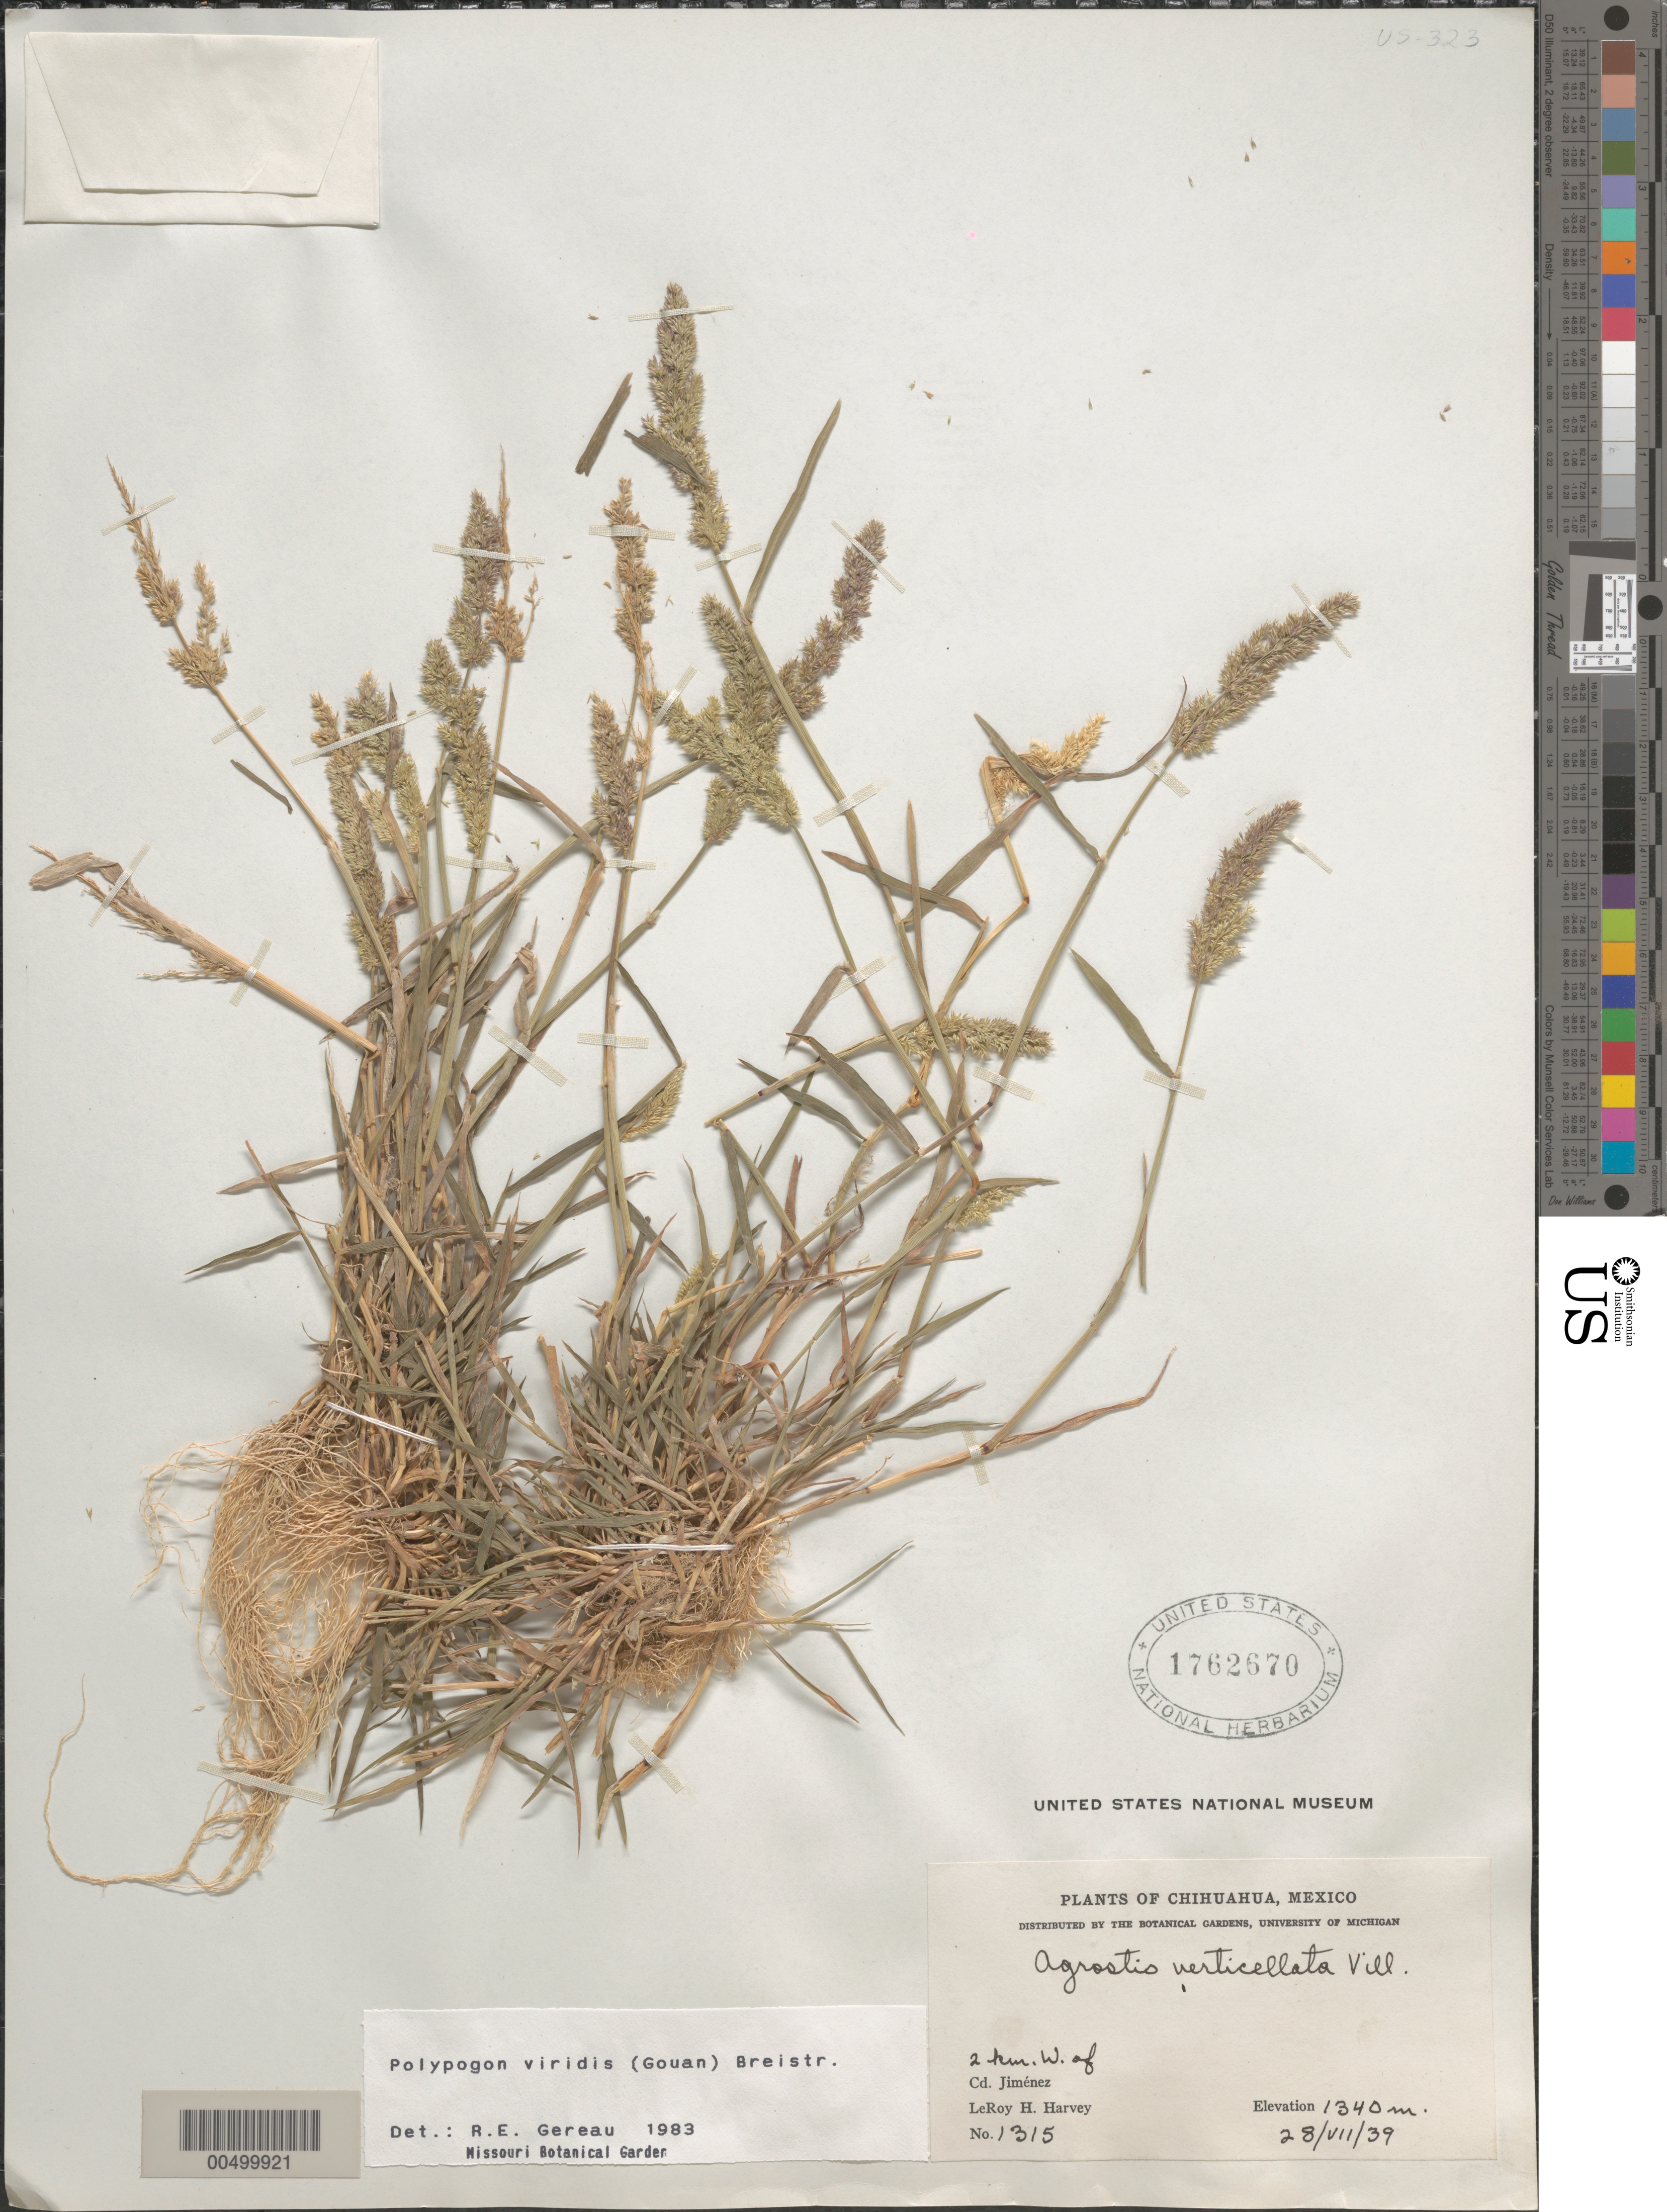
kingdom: Plantae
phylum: Tracheophyta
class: Liliopsida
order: Poales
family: Poaceae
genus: Polypogon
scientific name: Polypogon viridis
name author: (Gouan) Breistroffer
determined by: Gereau, R. E.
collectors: L. H. Harvey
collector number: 1315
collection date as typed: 28 Jul 1939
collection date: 1939-07-28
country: Mexico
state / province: Chihuahua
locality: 2 km W of Cd. Jimínez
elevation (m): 1340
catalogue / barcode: US 1762670